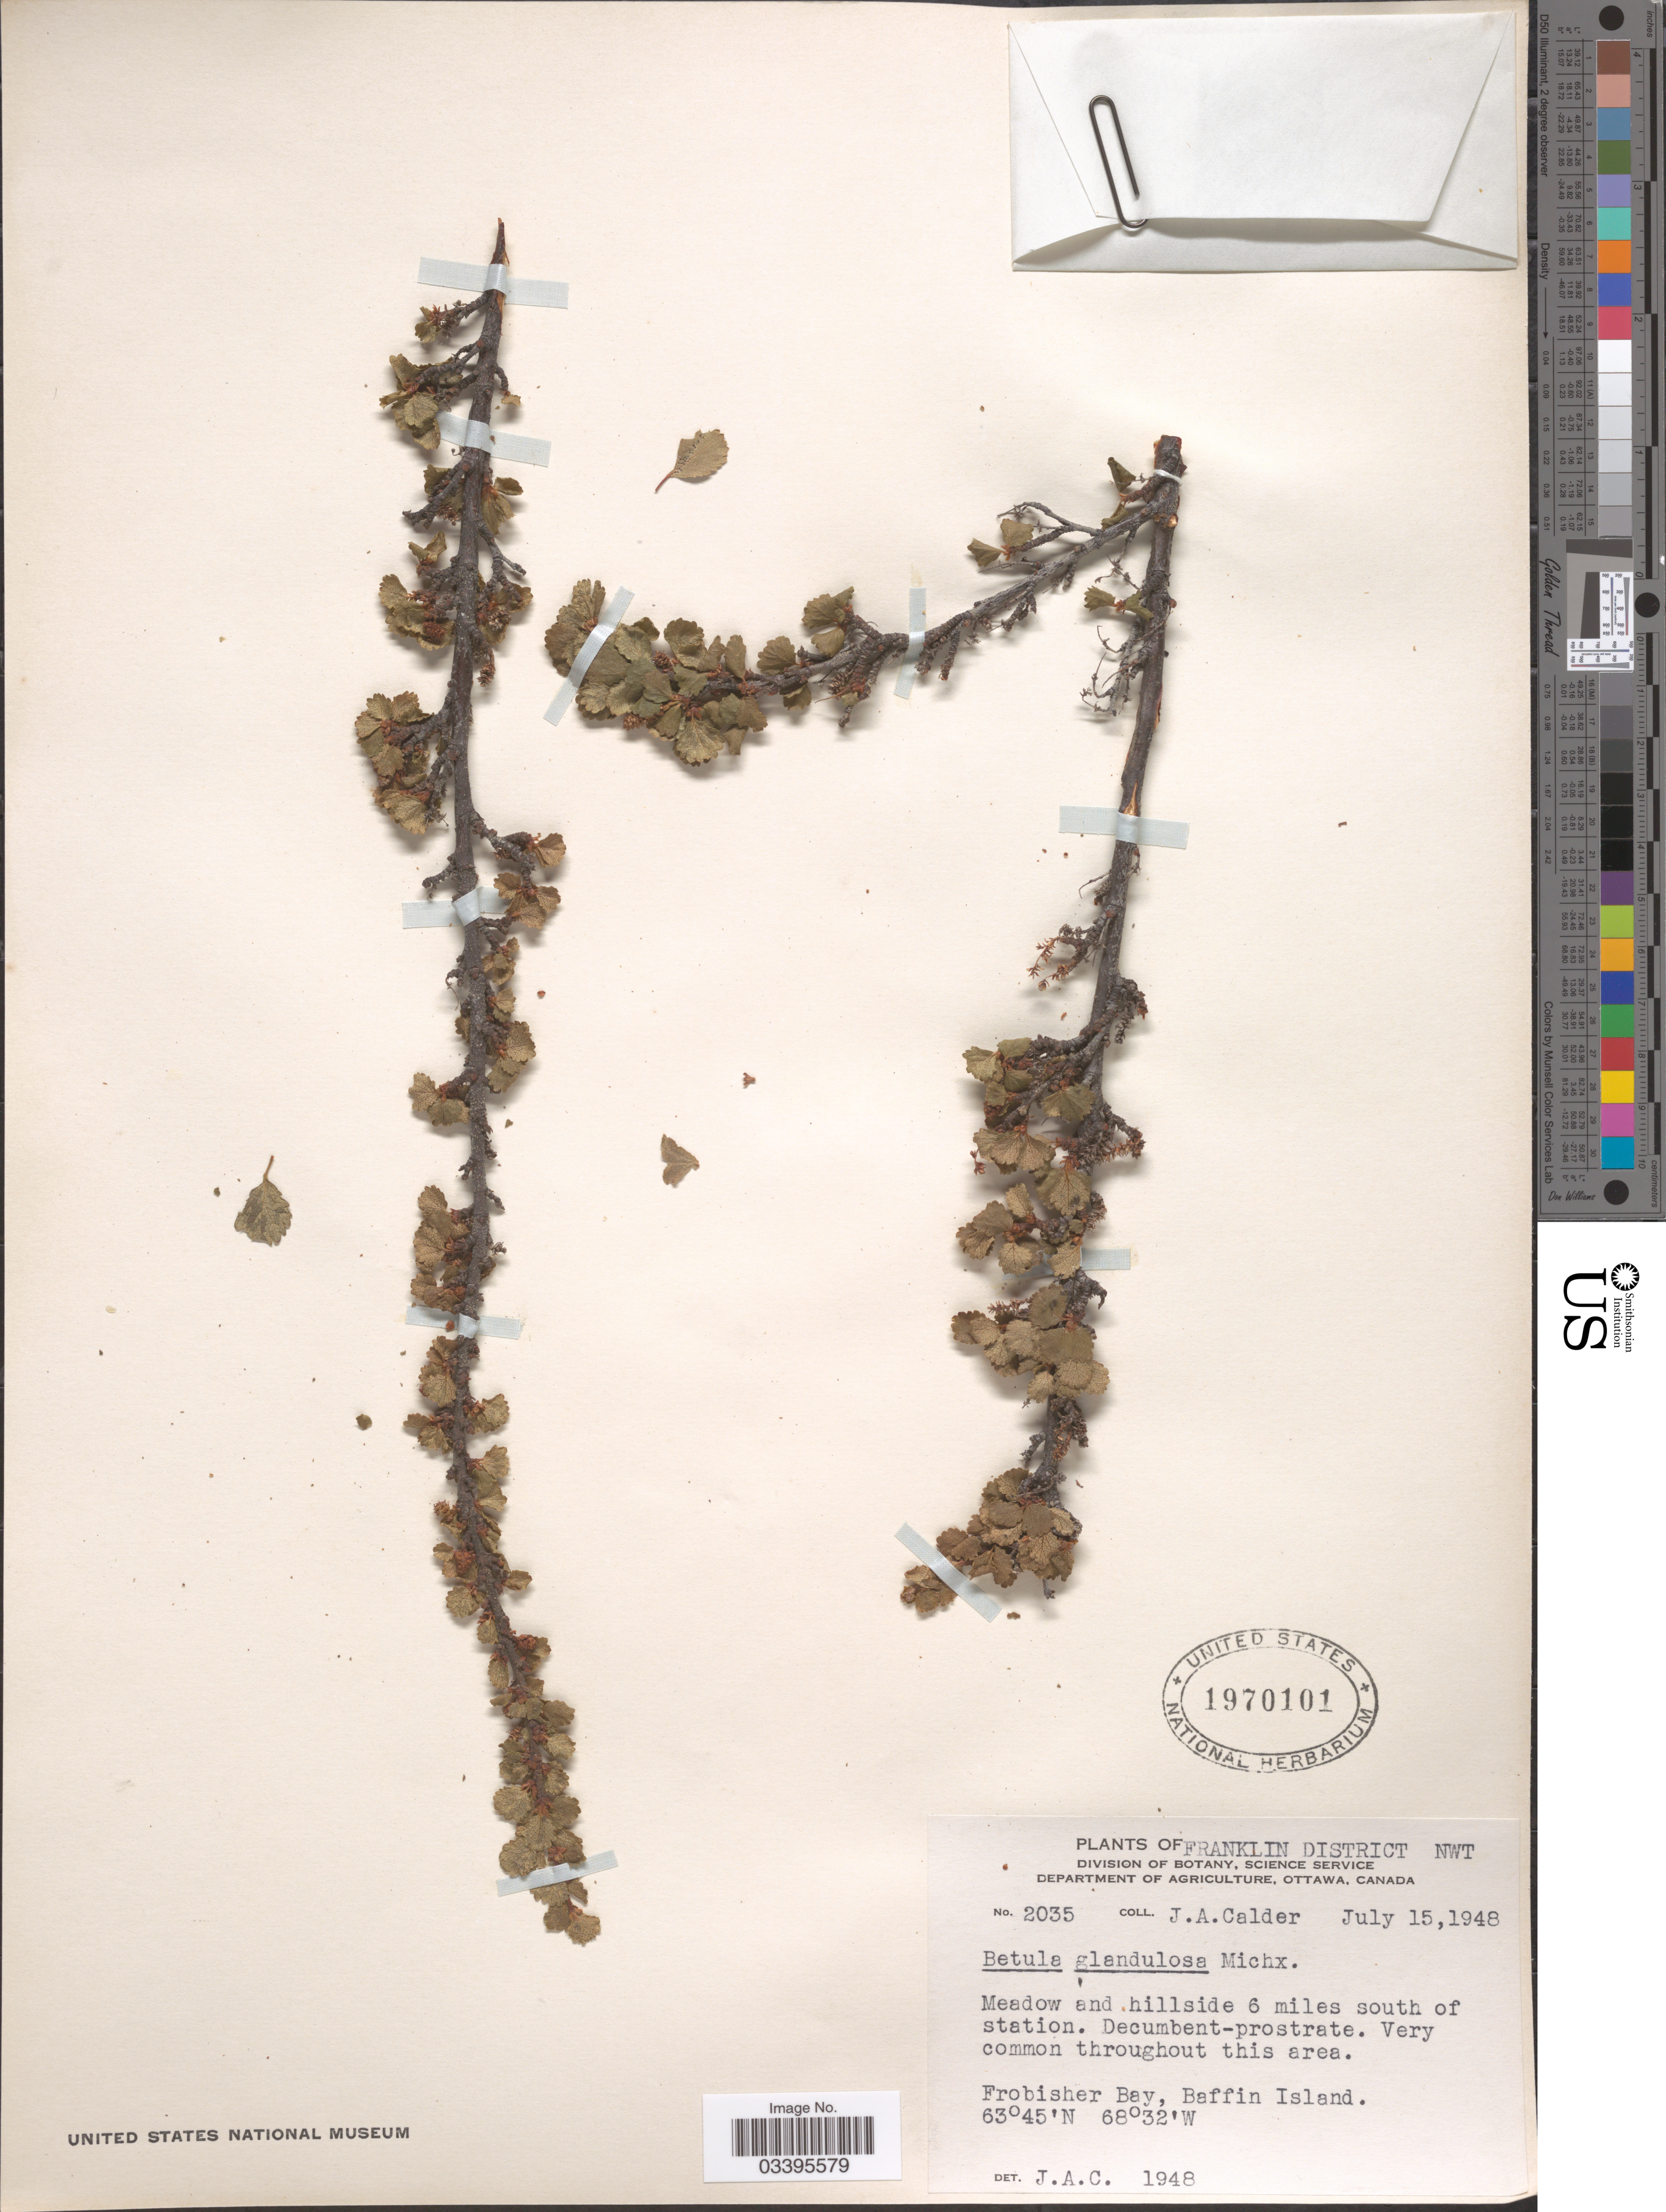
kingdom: Plantae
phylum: Tracheophyta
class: Magnoliopsida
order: Fagales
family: Betulaceae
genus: Betula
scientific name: Betula glandulosa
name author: Michx.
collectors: J. A. Calder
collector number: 2035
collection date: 1948-07-15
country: Canada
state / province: Northwest Territories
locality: Franklin District. Meadow and hillside 6 miles south of station. Frobisher Bay, Baffin Island.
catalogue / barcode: US 1970101